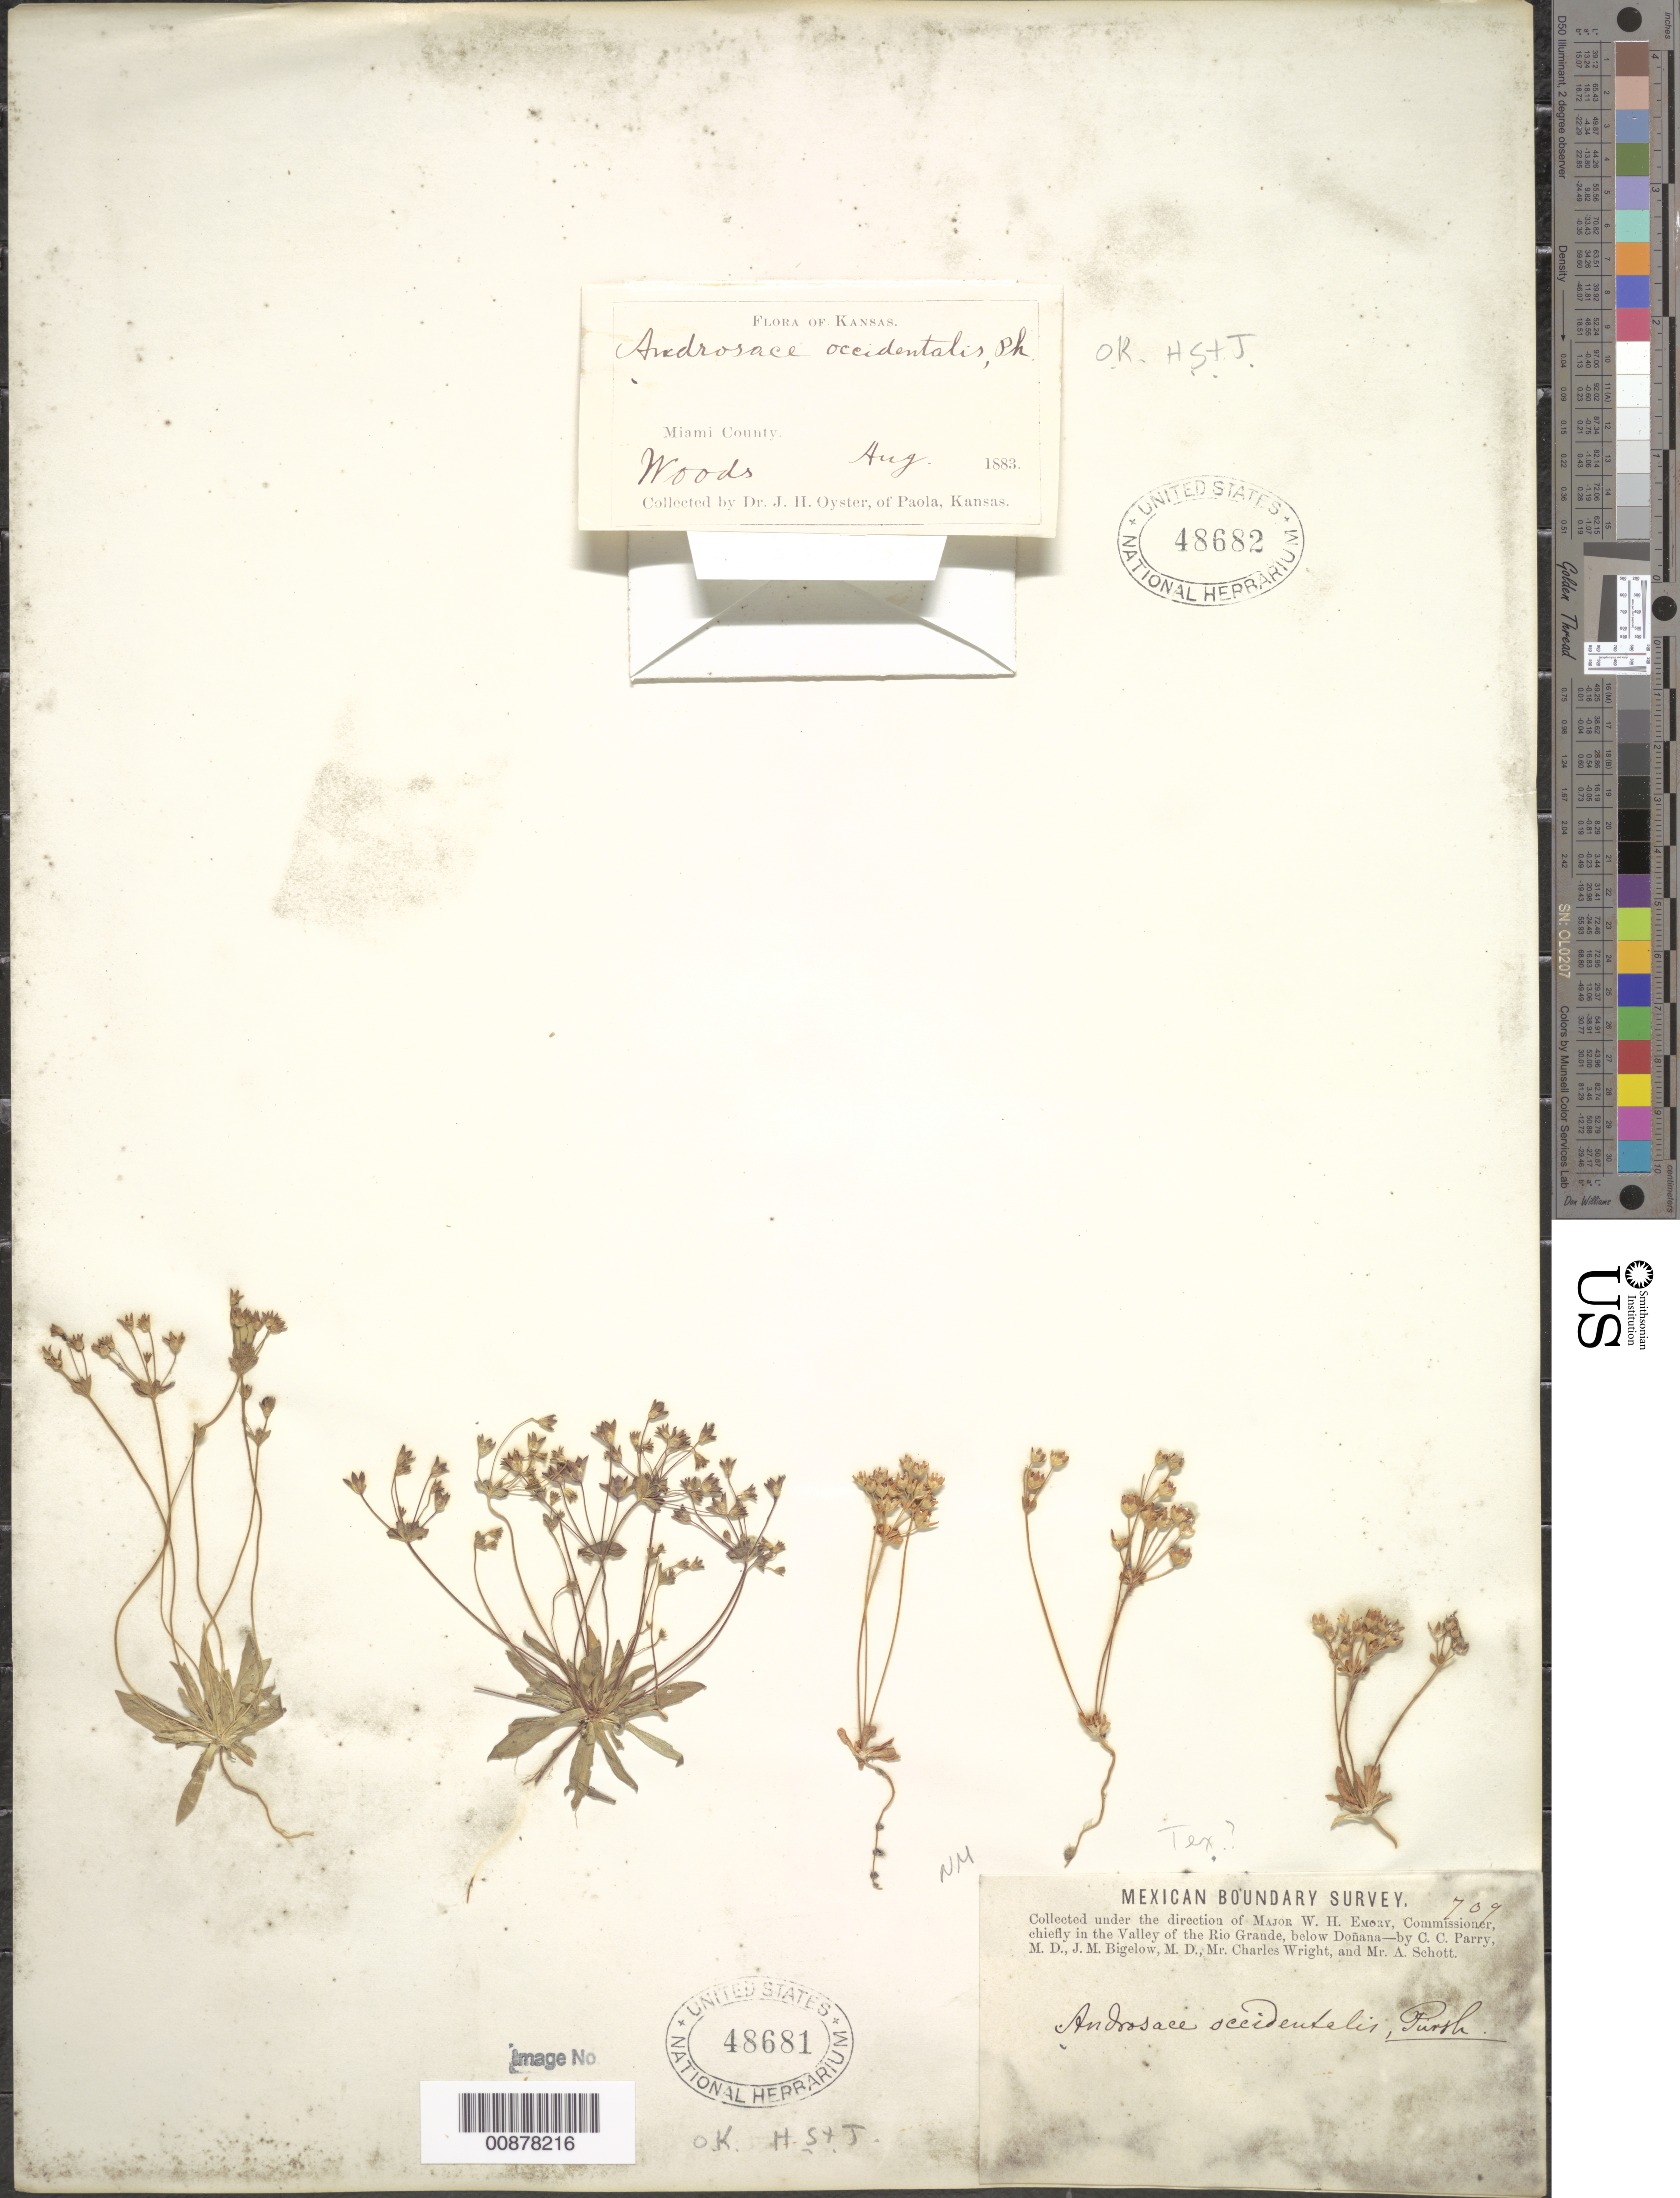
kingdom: Plantae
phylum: Tracheophyta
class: Magnoliopsida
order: Ericales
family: Primulaceae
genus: Androsace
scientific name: Androsace occidentalis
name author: (Pursh) Pursh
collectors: J. H. Oyster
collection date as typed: Aug 1883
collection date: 1883-08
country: United States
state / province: Kansas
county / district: Miami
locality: Miami County, Kansas.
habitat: Woods.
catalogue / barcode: US 48682